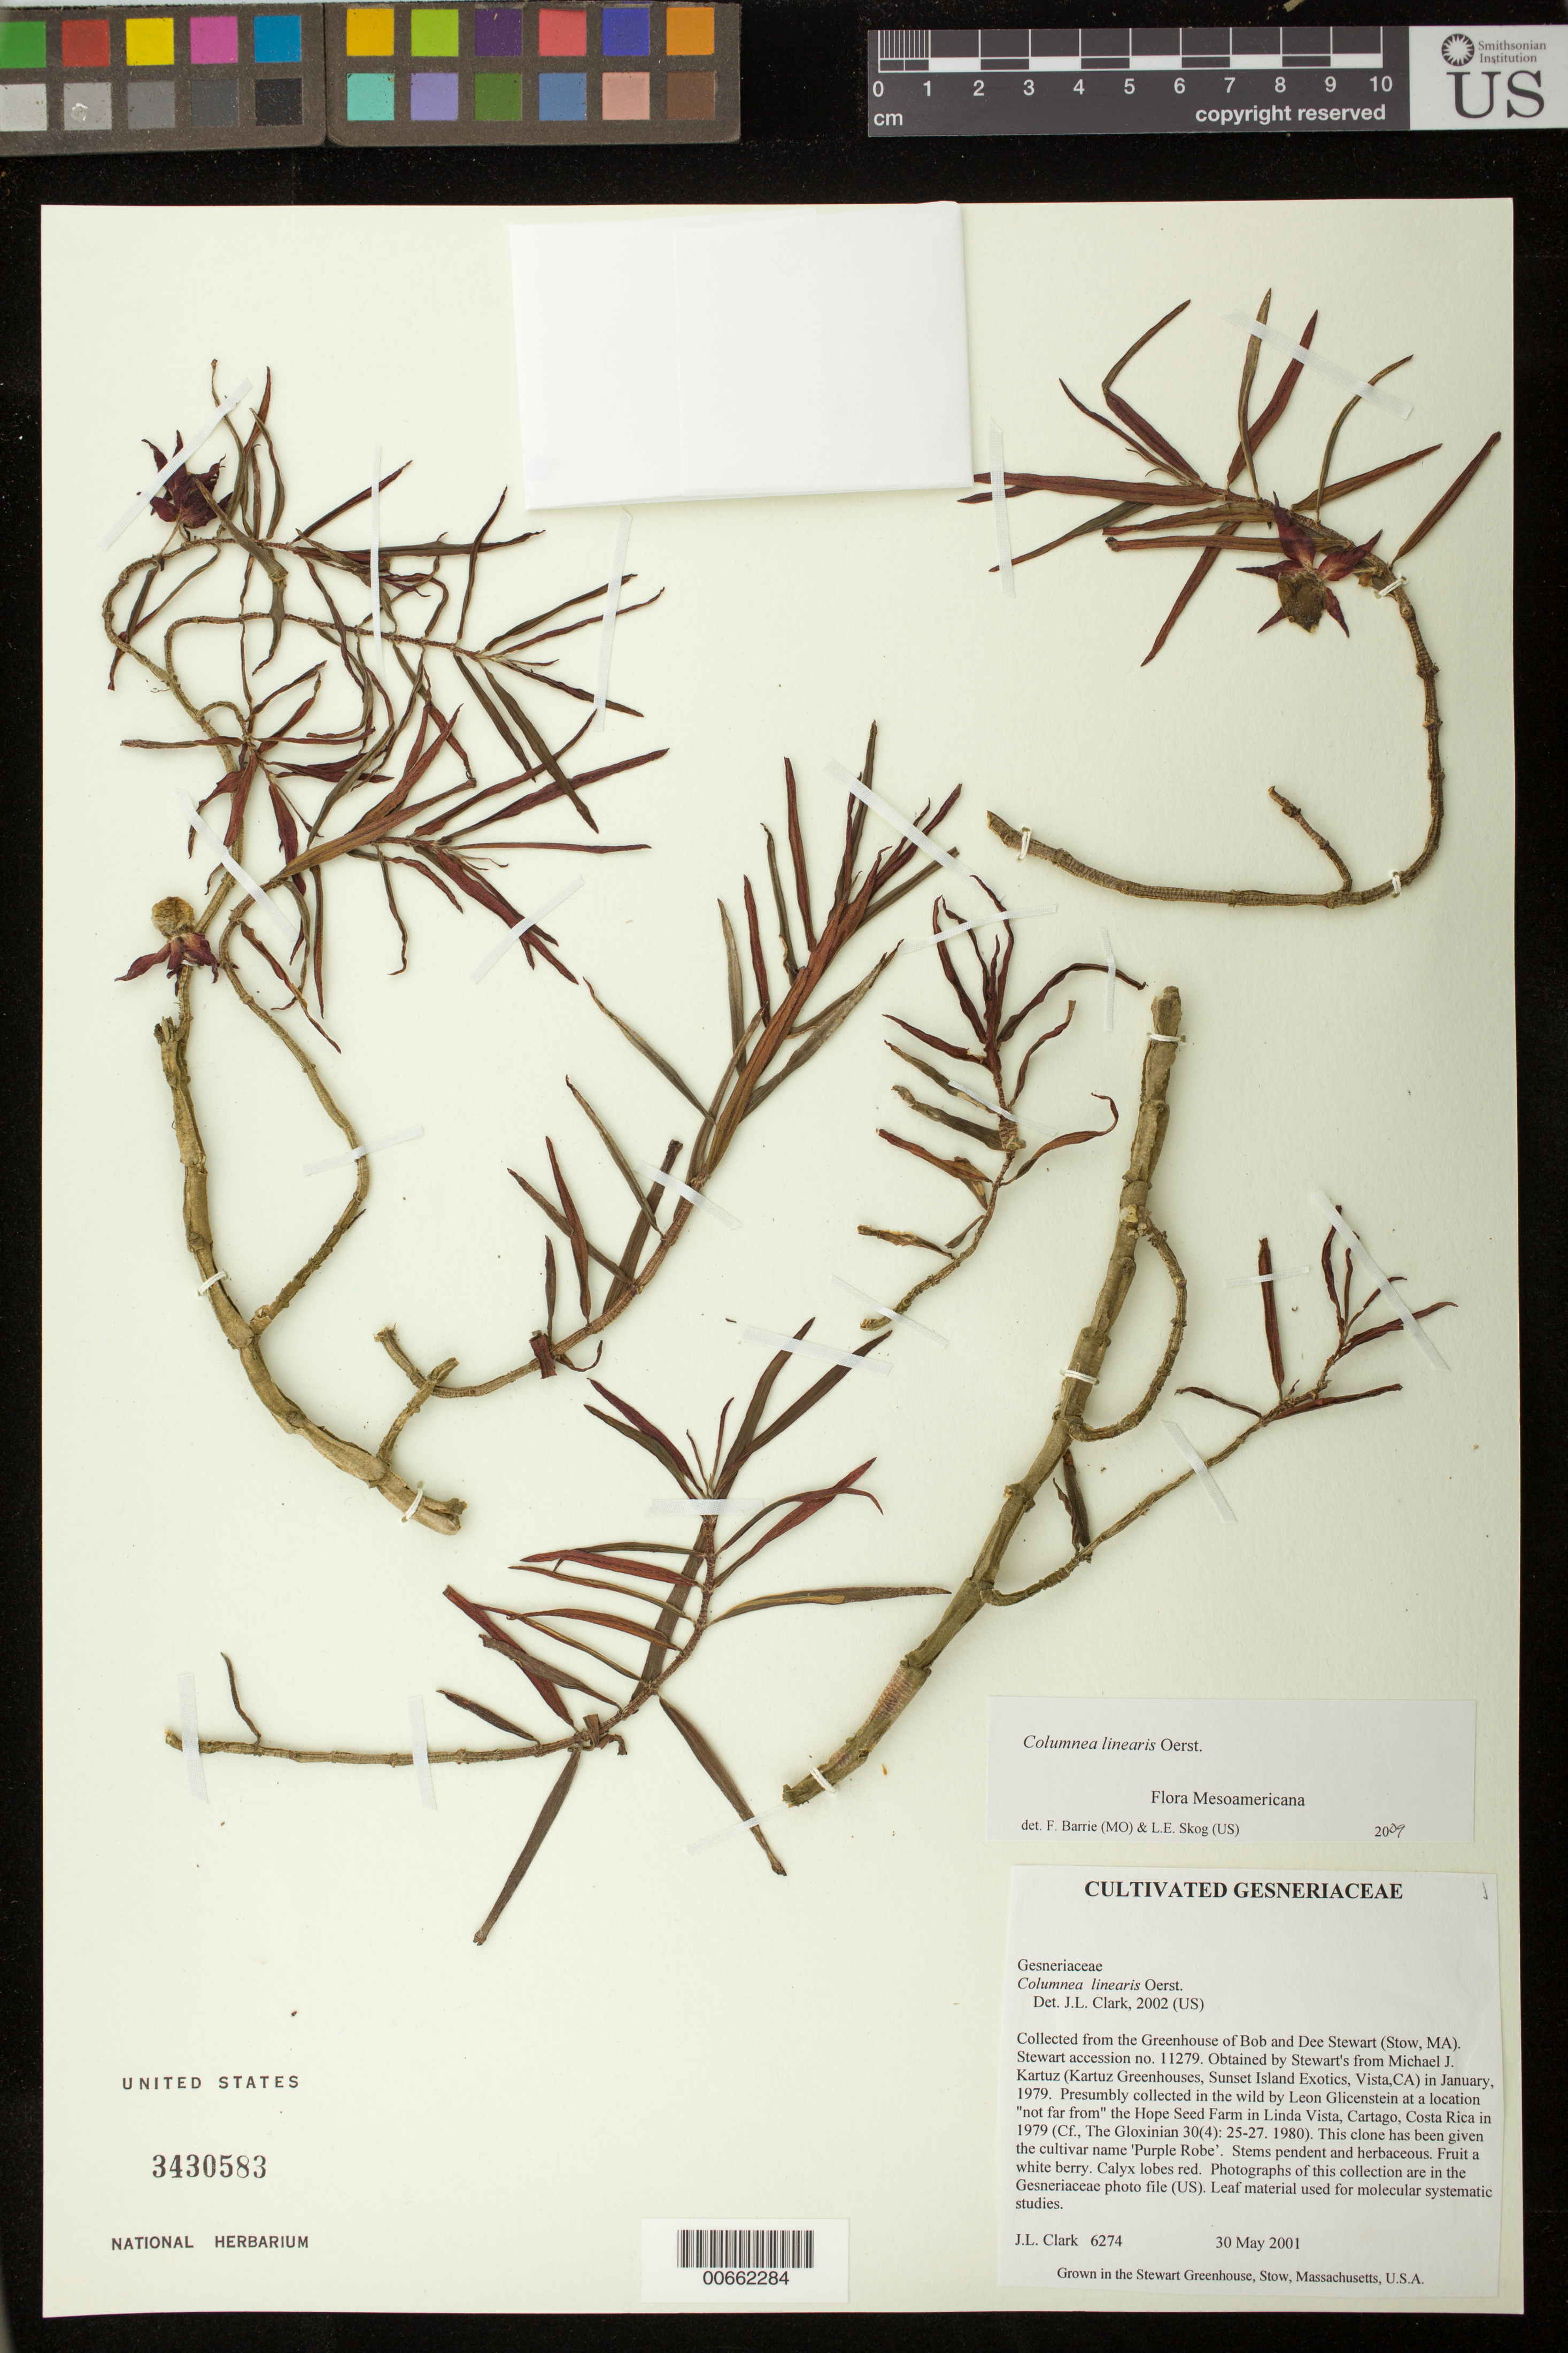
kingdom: Plantae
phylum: Tracheophyta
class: Magnoliopsida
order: Lamiales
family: Gesneriaceae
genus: Columnea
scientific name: Columnea linearis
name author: Oerst.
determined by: Barrie, F. R.; Skog, Laurence E.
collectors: J. L. Clark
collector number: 6274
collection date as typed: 30 May 2001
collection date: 2001-05-30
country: Costa Rica (?)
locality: Grown in the Stewart Greenhouse, Stow, Massachusetts, U.S.A.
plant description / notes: Collected from the greenhouse of Bob and Dee Stewart (Stow, MA). Stewart accession no. 11279. Obtained by Stewarts from Michael J. Kartuz (Kartuz Greenhouses, Sunset Island Exotics, Vista, CA) in January, 1979. Presumably collected in the wild by Leon Glicenstein.; Email communication received from Leon Glicenstein confirming that parent material was collected by him in Cartago province, Costa Rica between 1977 and 1979.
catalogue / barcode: US 3430583